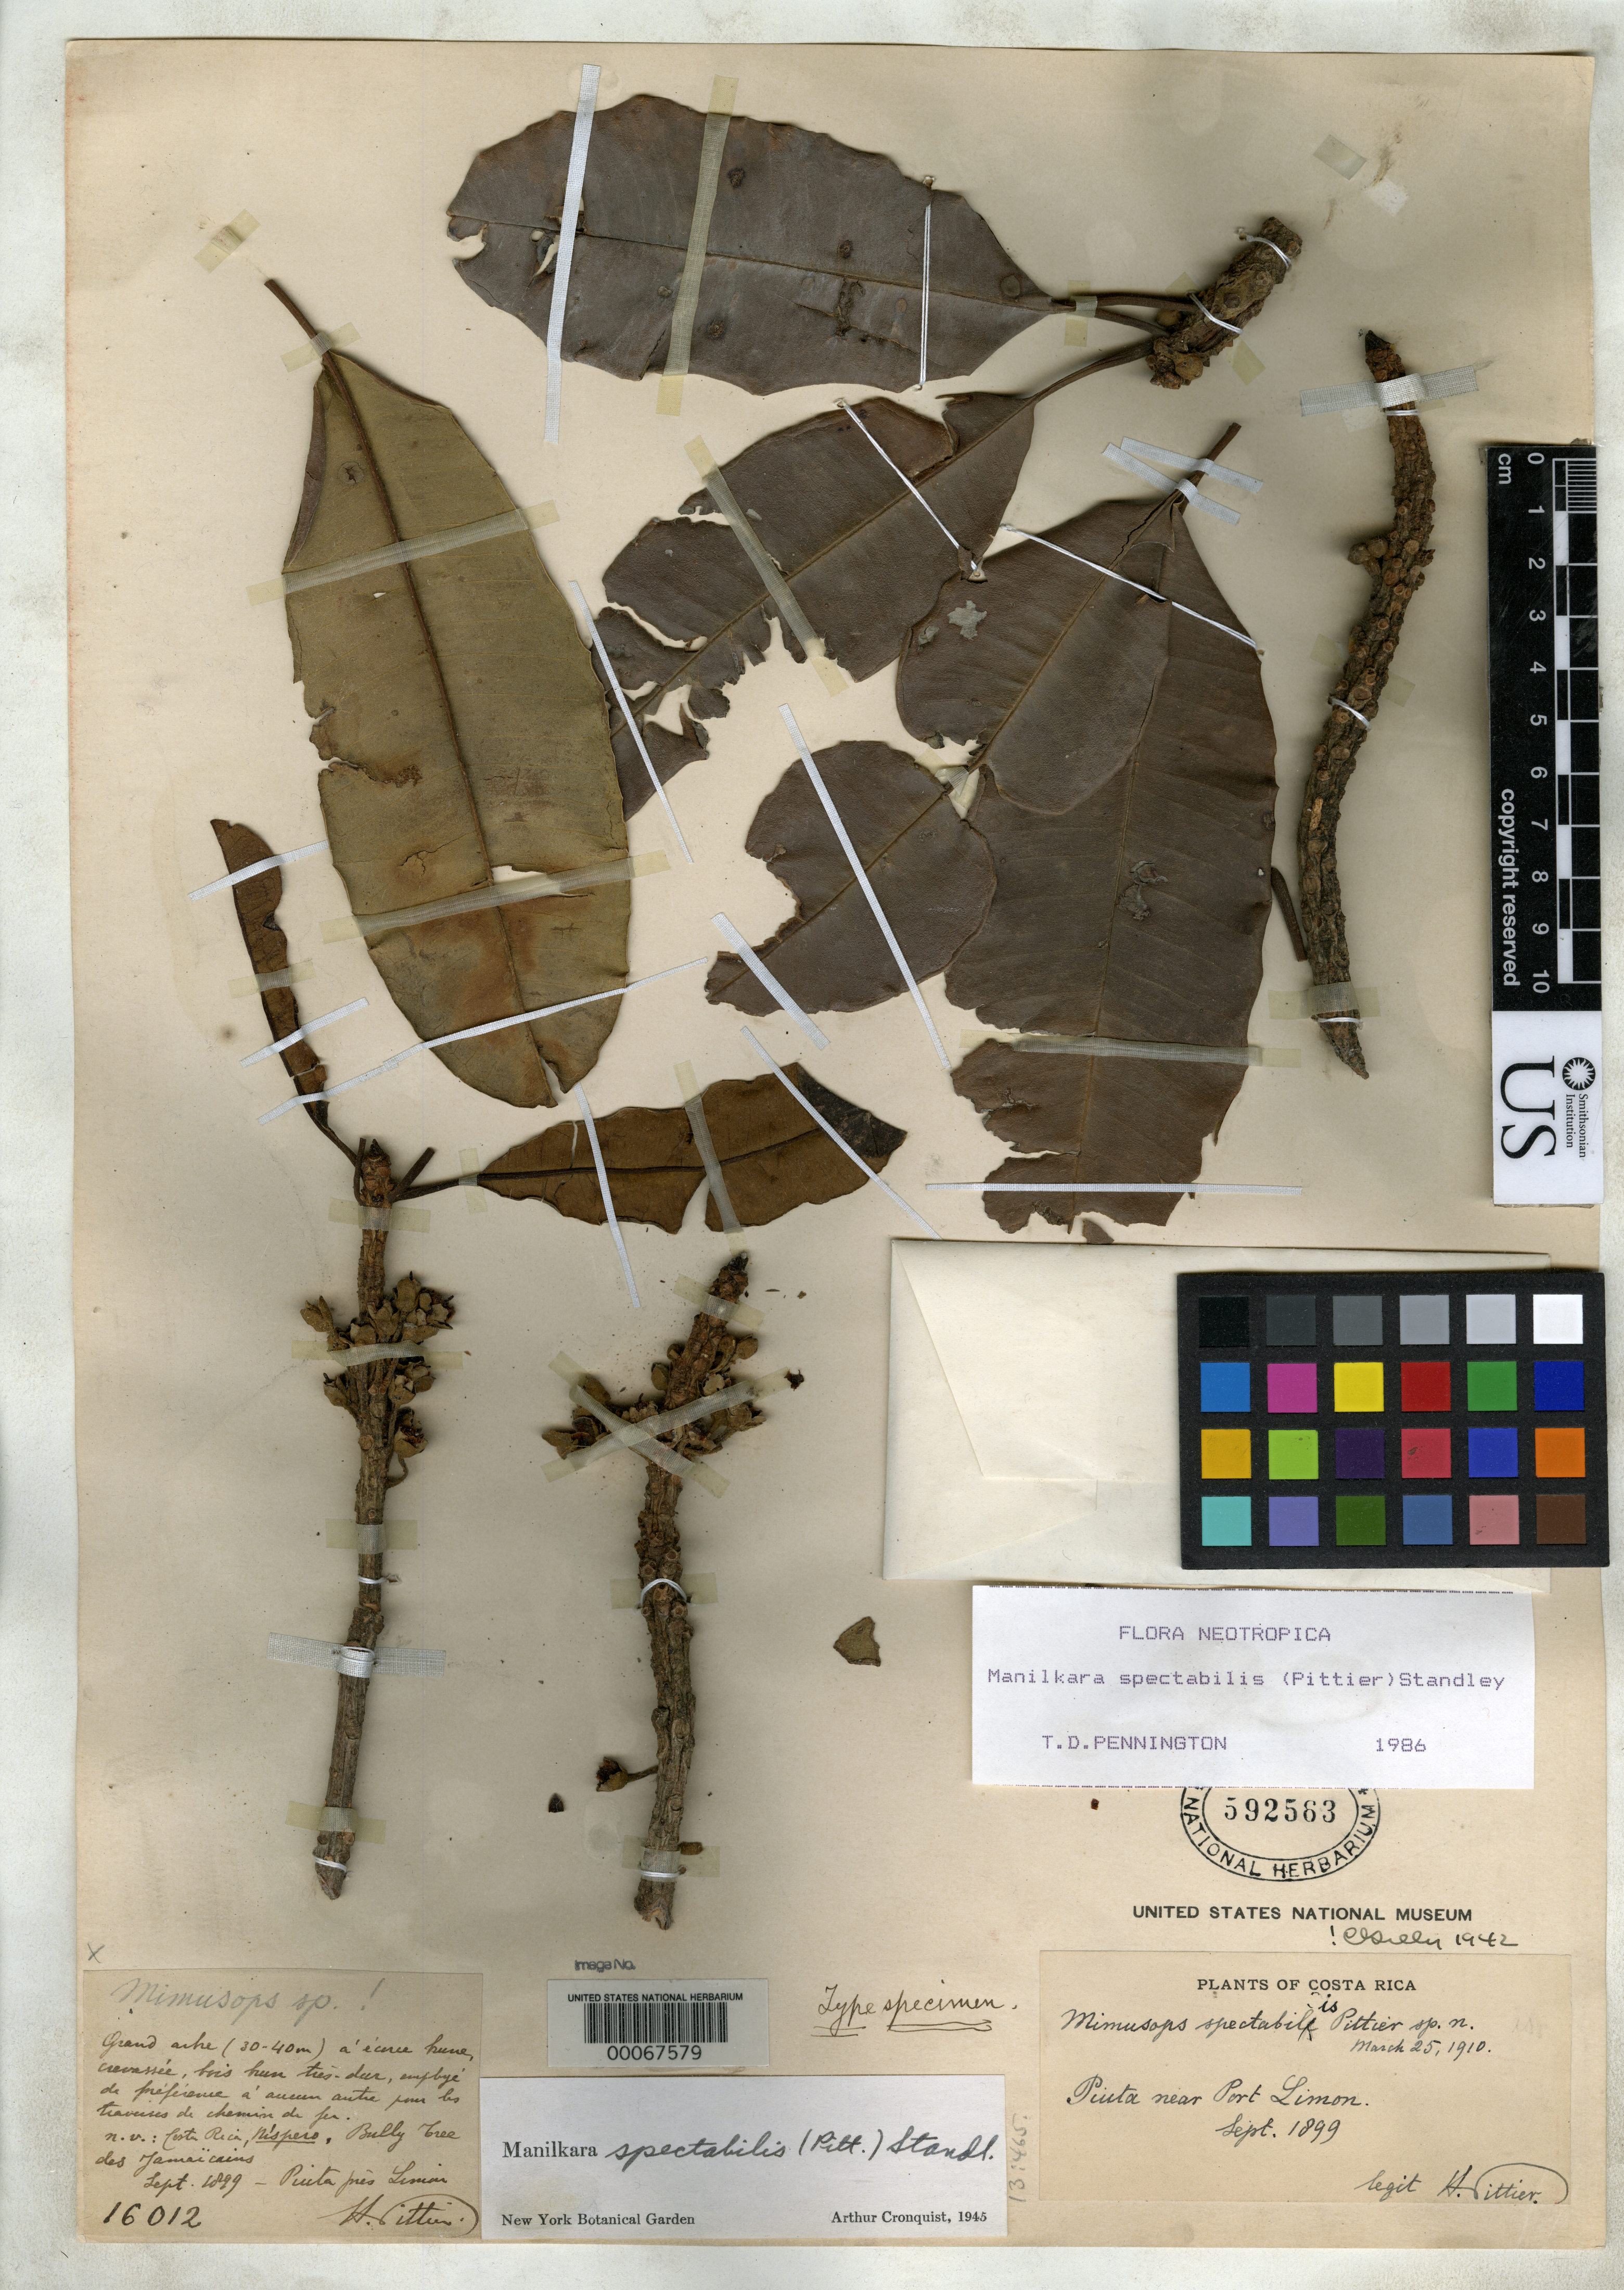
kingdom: Plantae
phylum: Tracheophyta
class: Magnoliopsida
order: Ericales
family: Sapotaceae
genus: Mimusops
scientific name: Mimusops spectabilis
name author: Pittier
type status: Holotype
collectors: H. F. Pittier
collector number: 16012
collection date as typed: Sep 1899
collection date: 1899-09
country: Costa Rica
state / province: Limón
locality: Near Puerto Limon.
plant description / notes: Type (mis) cited as USNH 492583 (sheet stamp is somewhat unclear)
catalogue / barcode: US 592563